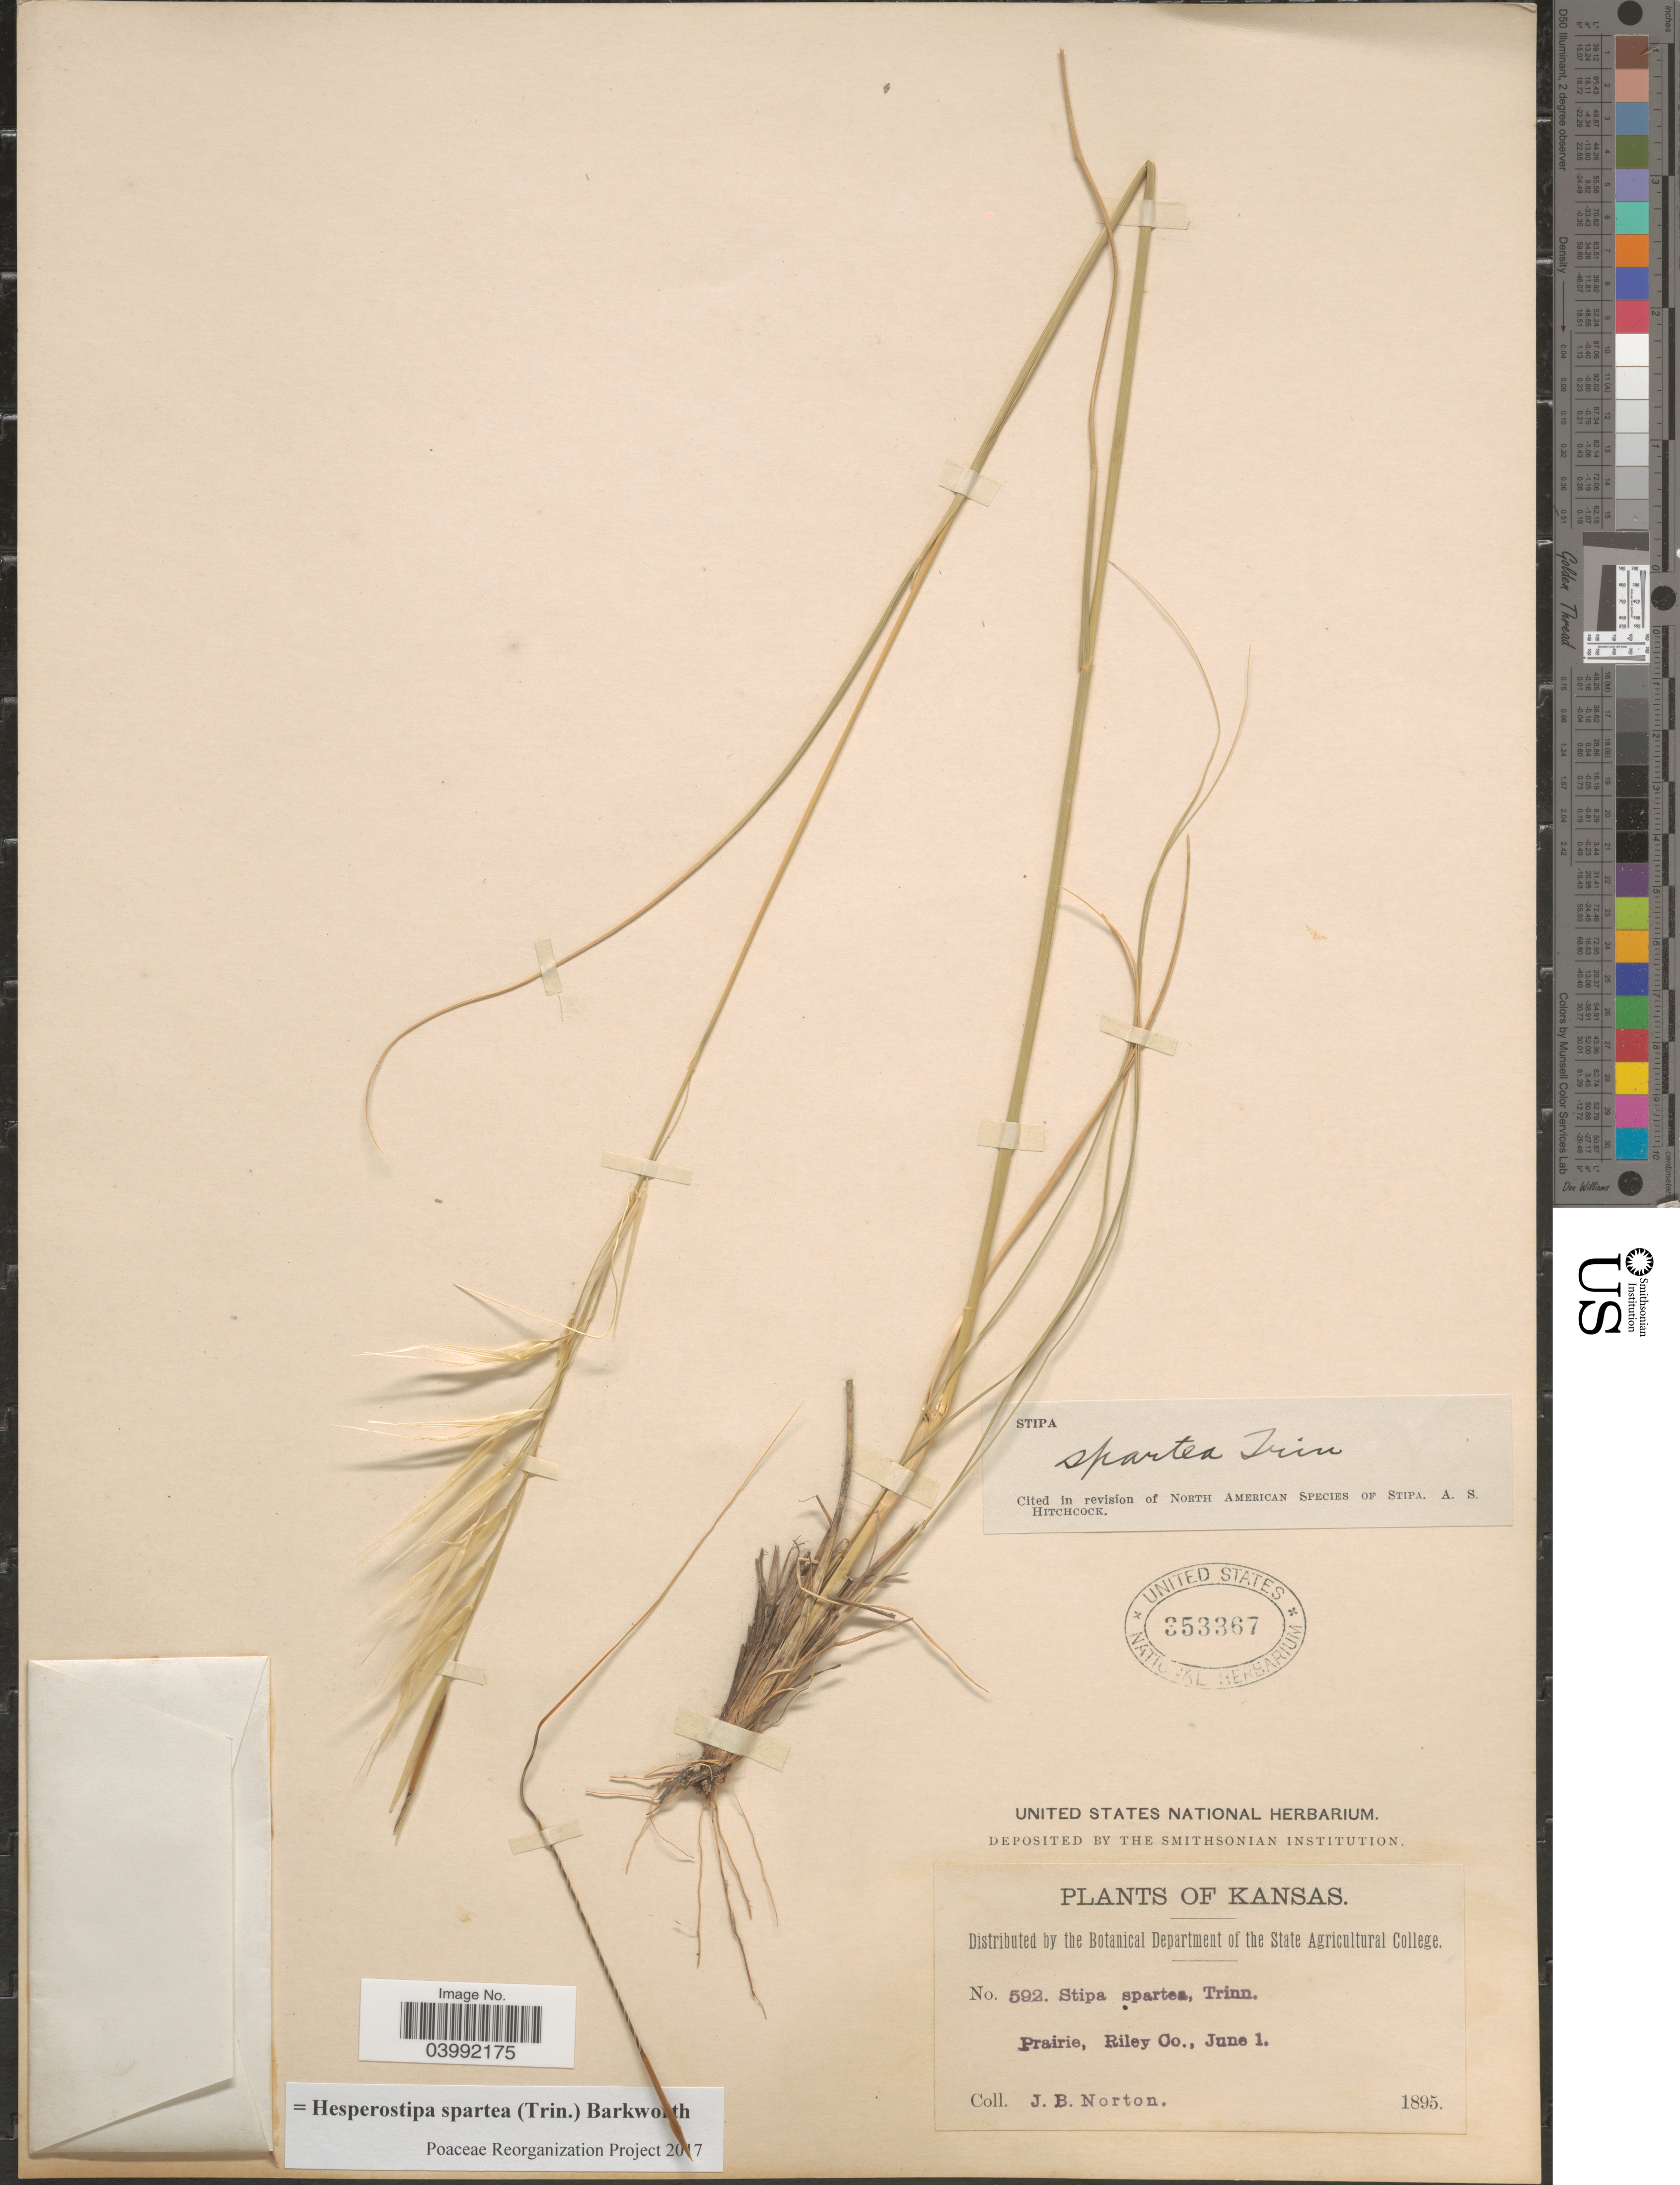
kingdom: Plantae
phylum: Tracheophyta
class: Liliopsida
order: Poales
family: Poaceae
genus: Hesperostipa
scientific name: Hesperostipa spartea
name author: (Trin.) Barkworth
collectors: J. B. Norton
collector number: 592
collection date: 1895-06-01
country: United States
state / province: Kansas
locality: Prairie, Riley Co.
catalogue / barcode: US 353367